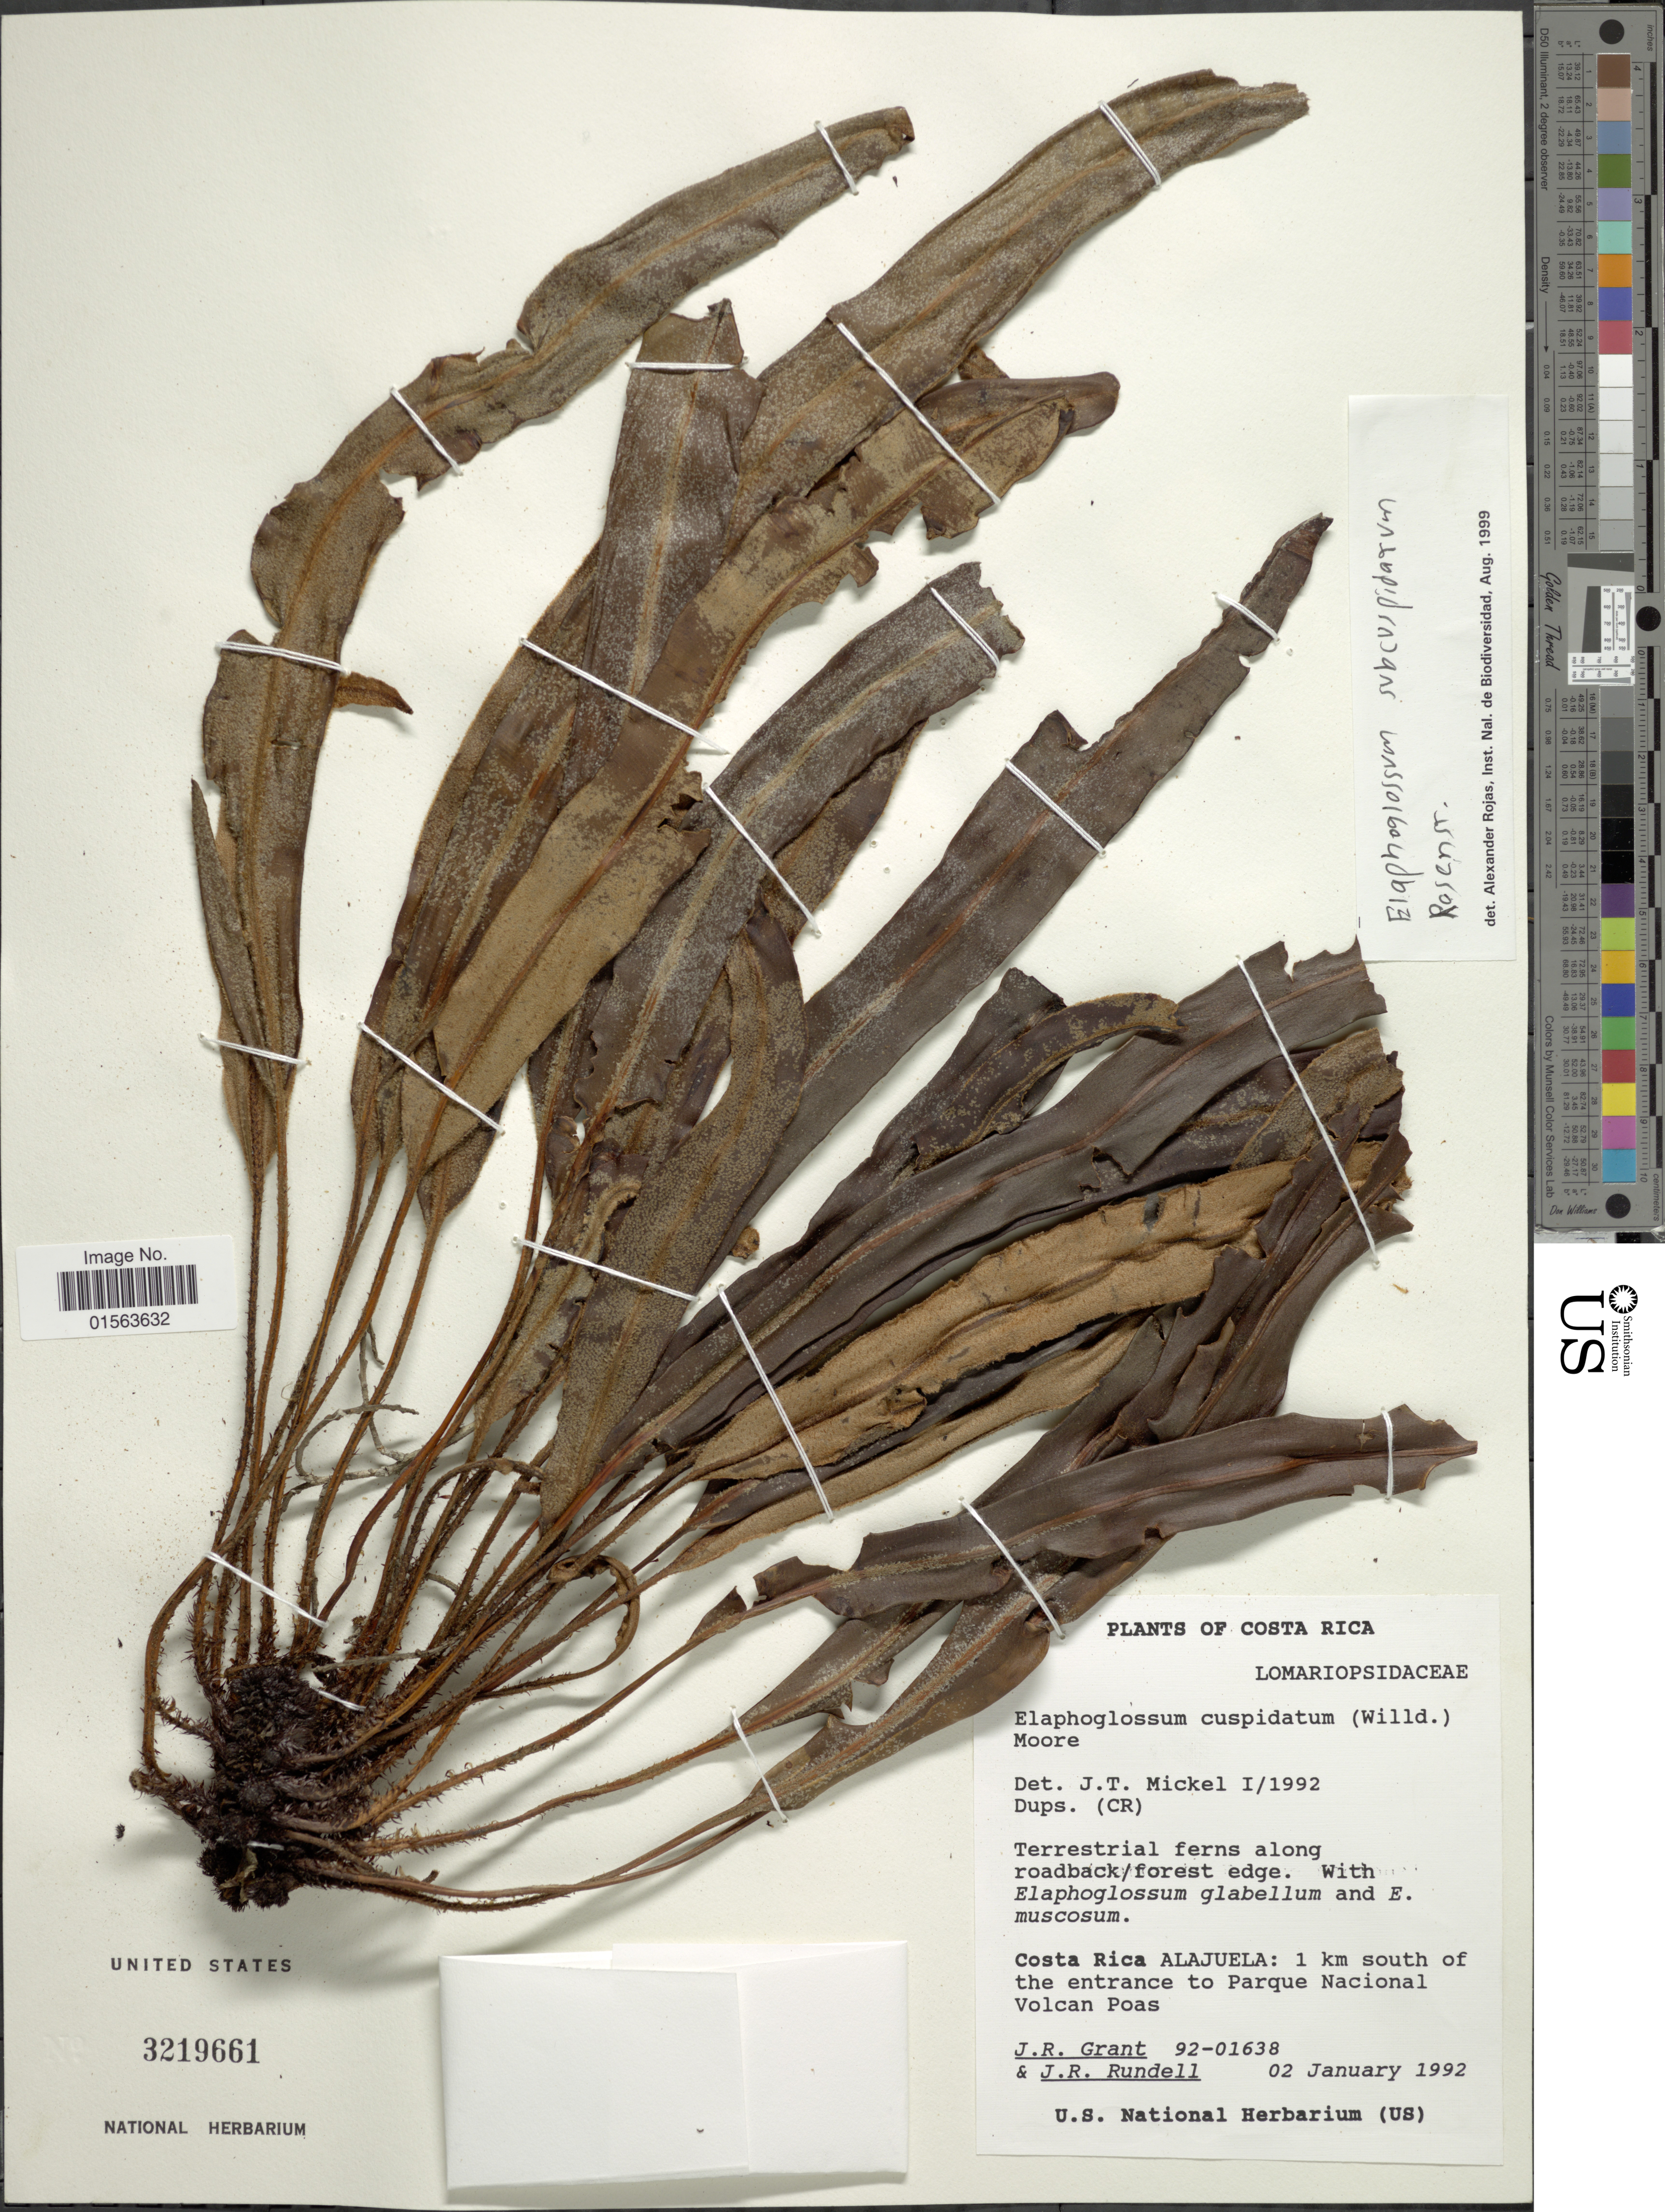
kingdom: Plantae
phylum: Tracheophyta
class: Polypodiopsida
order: Polypodiales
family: Dryopteridaceae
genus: Elaphoglossum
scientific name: Elaphoglossum subcuspidatum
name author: Rosenst.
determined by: Matos, F. B.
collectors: J. Grant & J. R. Rundell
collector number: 92-01638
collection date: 1992-01-02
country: Costa Rica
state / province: Alajuela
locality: Costa Rica, Alajuela: 1 km south of the entrance to Parque Nacional Volcan Poas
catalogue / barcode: US 3219661